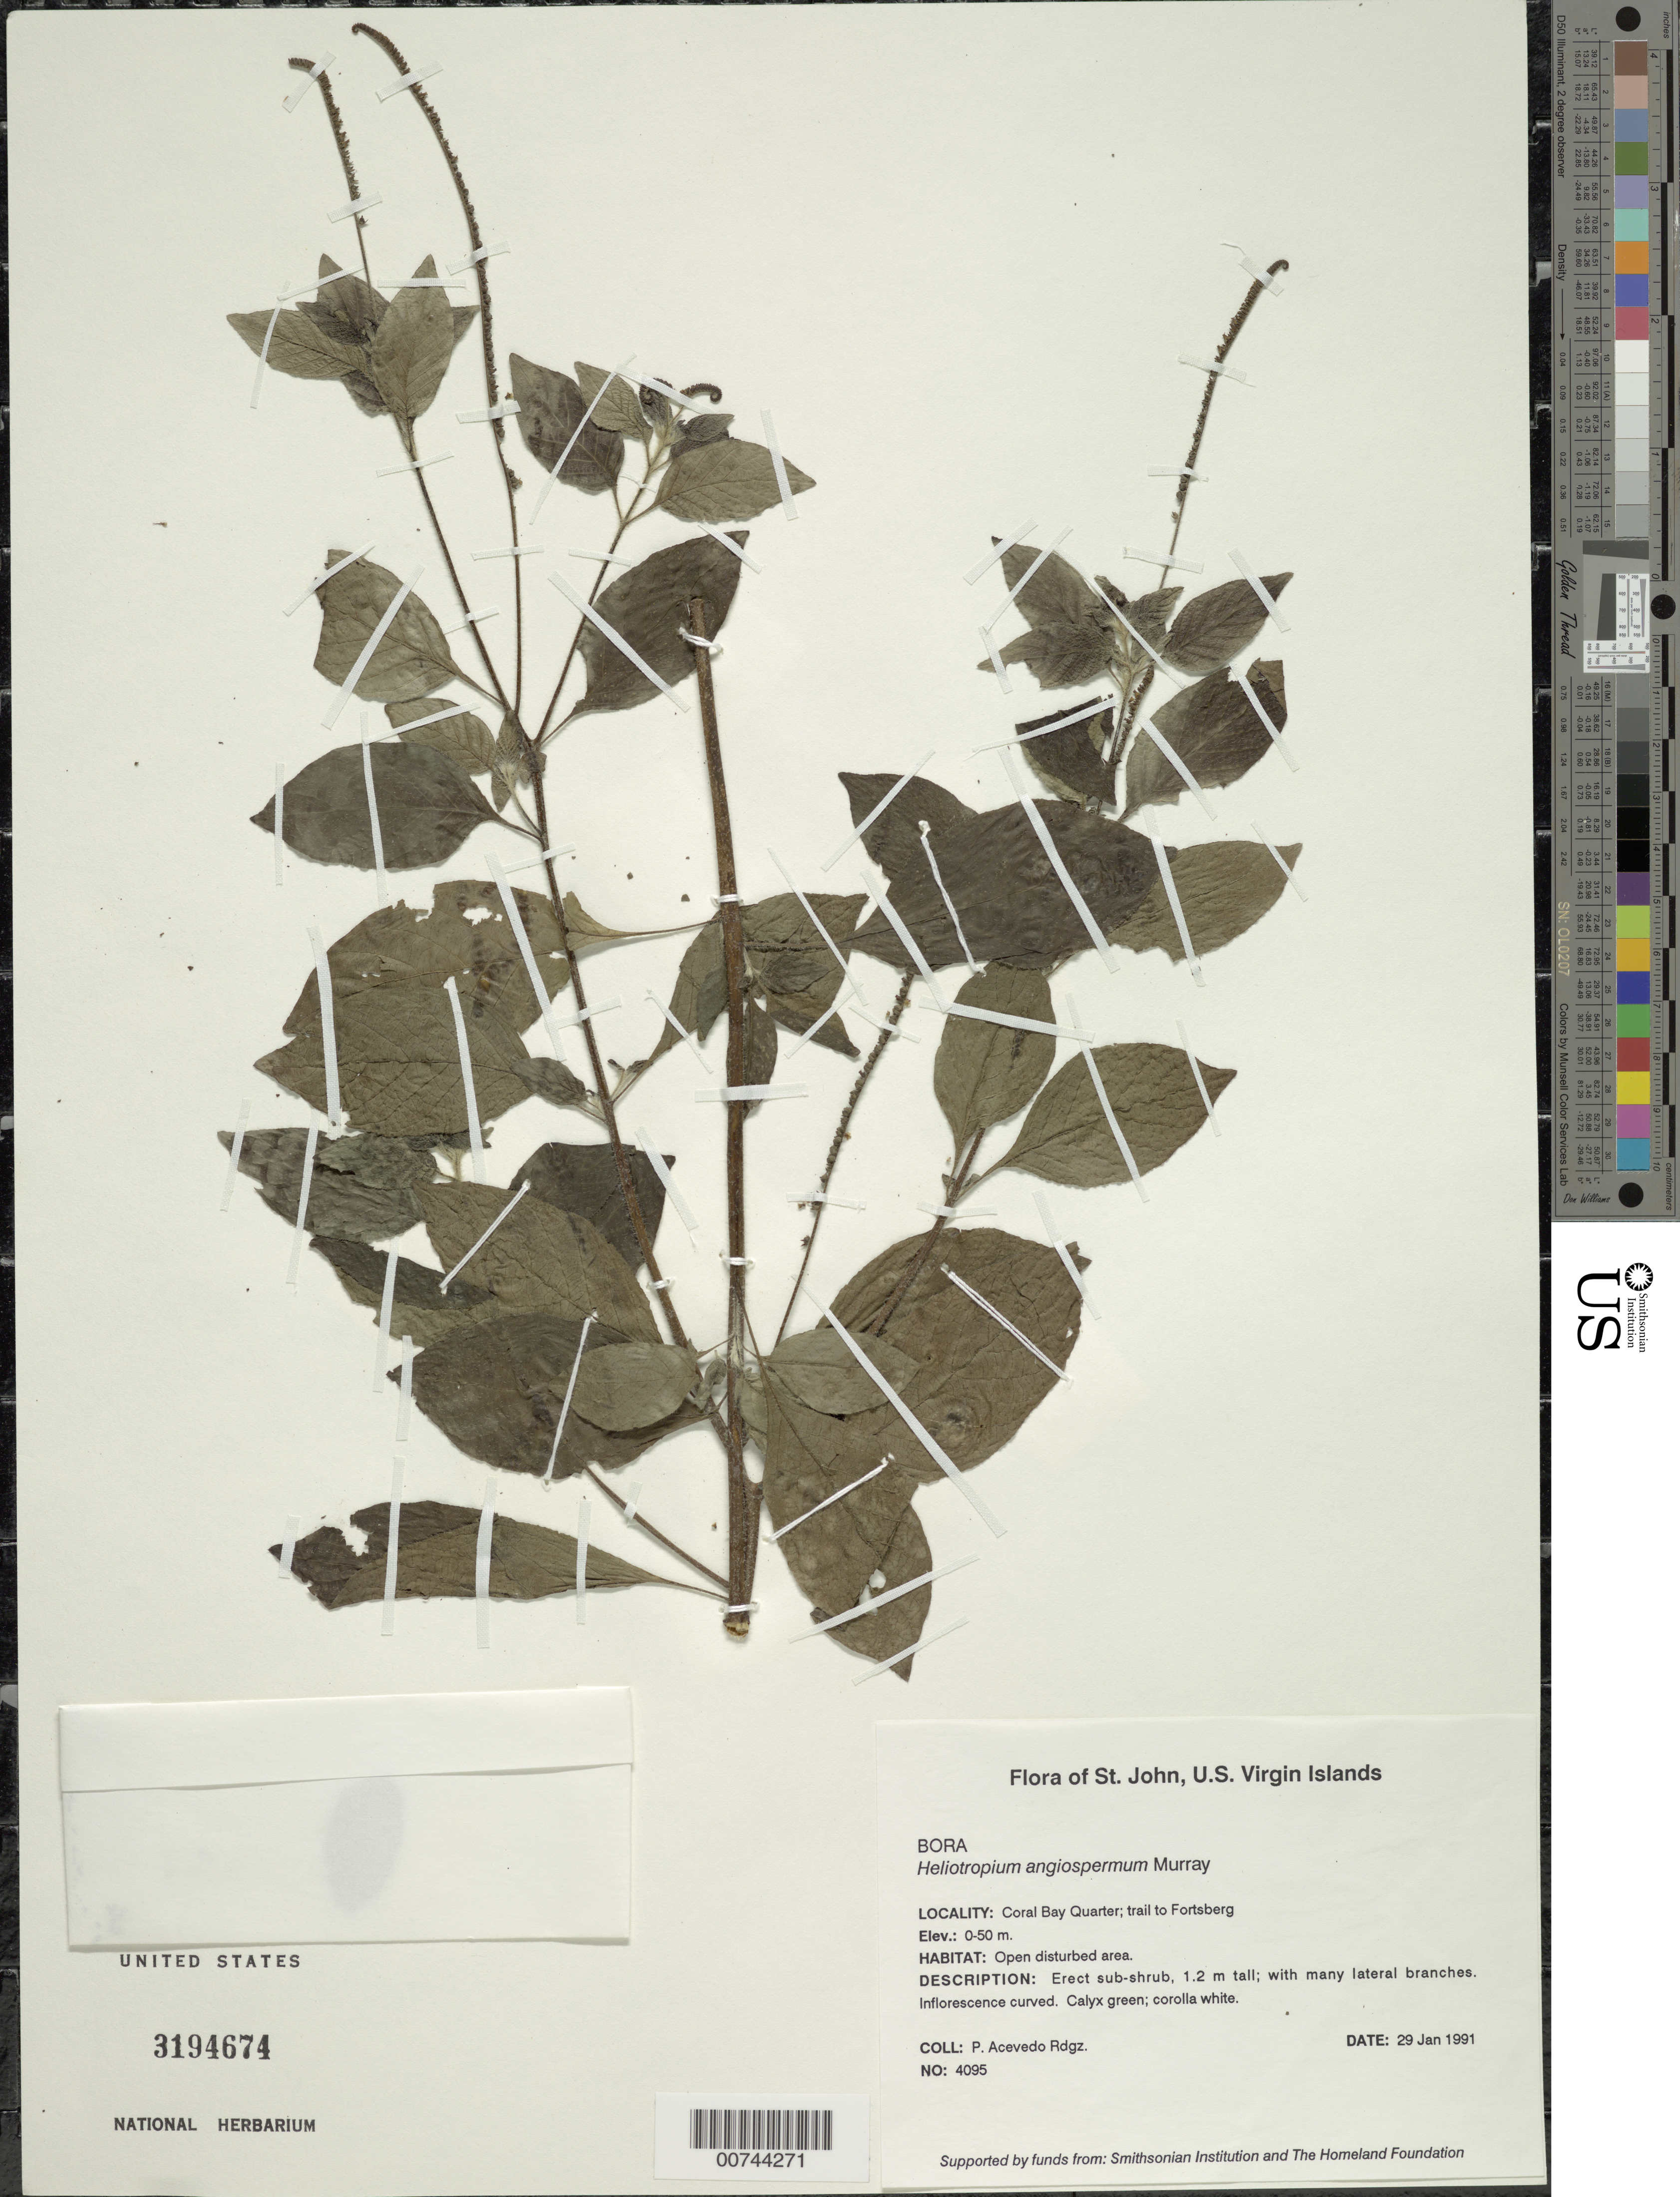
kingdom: Plantae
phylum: Tracheophyta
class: Magnoliopsida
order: Boraginales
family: Heliotropiaceae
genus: Heliotropium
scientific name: Heliotropium angiospermum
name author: Murray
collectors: P. Acevedo-Rodr.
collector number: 4095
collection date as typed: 29 Jan 1991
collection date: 1991-01-29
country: U.S. Virgin Islands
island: St. John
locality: Coral Bay Quarter; trail to Fortsberg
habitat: Open disturbed area.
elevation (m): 0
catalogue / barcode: US 3194674